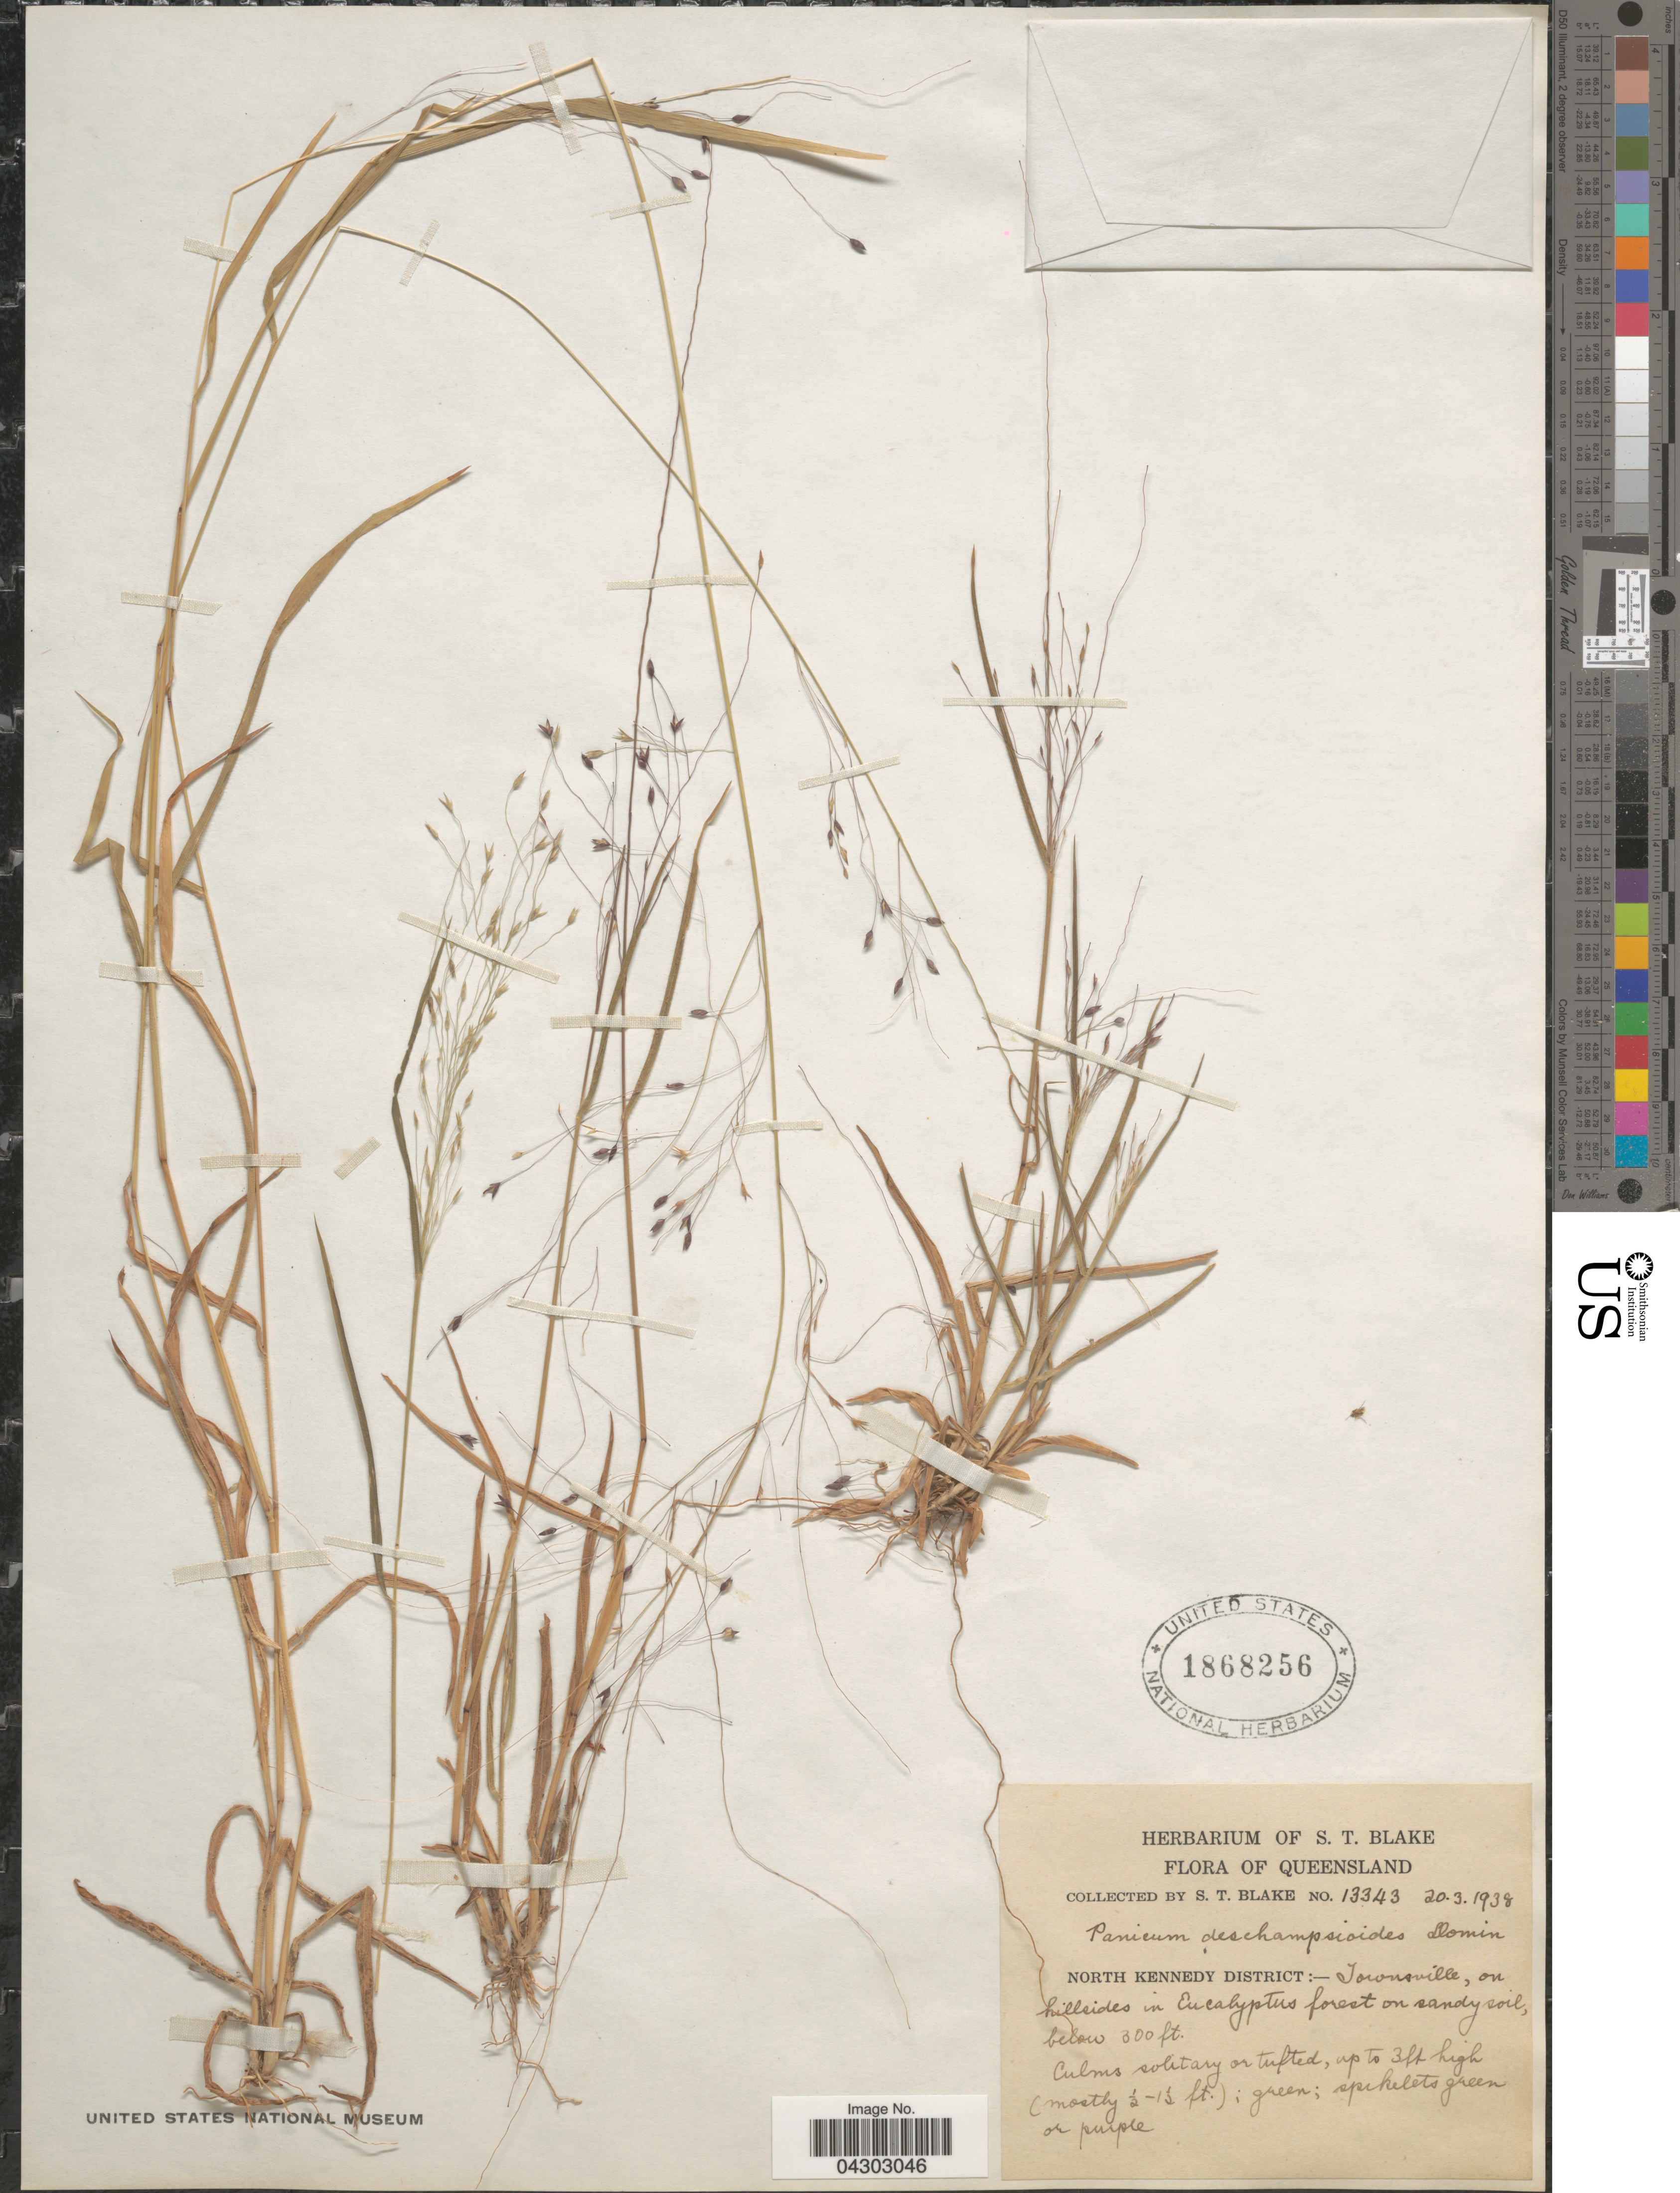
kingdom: Plantae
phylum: Tracheophyta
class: Liliopsida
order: Poales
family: Poaceae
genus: Panicum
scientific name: Panicum deschampsioides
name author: Domin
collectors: S. T. Blake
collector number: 13343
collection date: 1938-03-20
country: Australia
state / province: Queensland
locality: North Kennedy District:- Townsville, on hillsides.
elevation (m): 91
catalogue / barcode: US 1868256